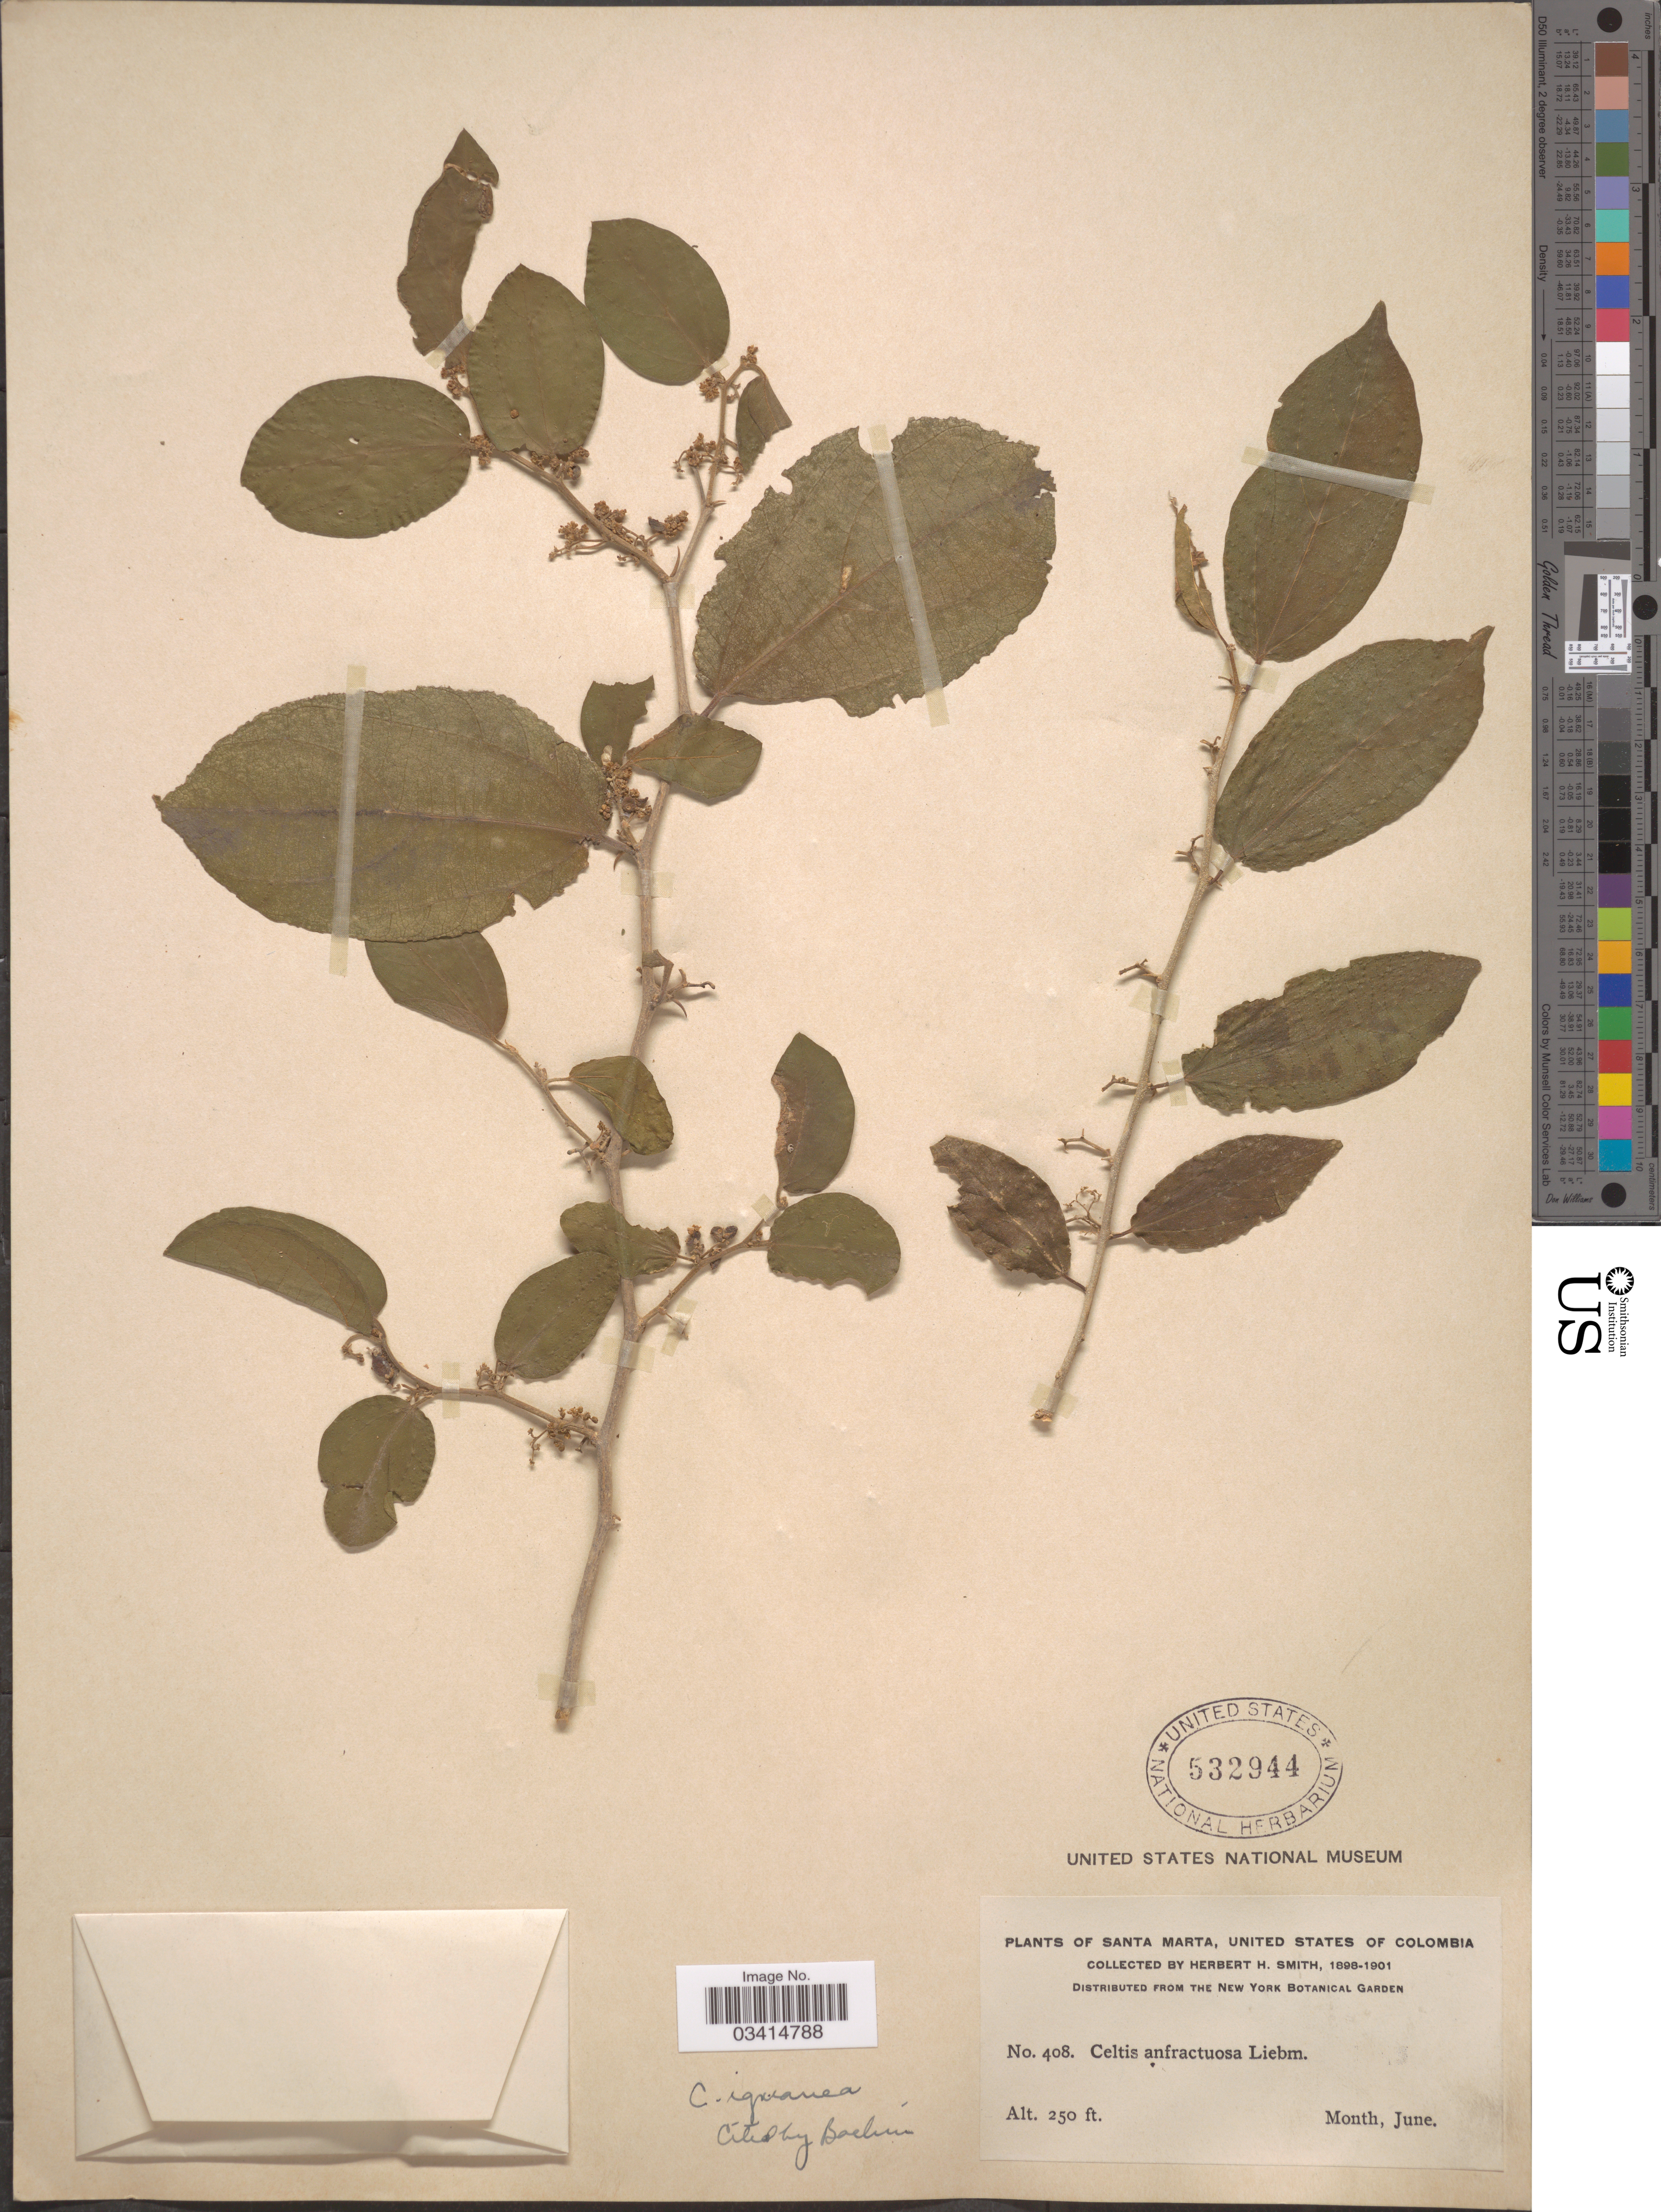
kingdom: Plantae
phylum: Tracheophyta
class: Magnoliopsida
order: Rosales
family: Cannabaceae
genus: Celtis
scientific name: Celtis iguanaea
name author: (Jacq.) Sarg.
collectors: Herbert H. Smith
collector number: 408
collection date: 1898-06/1901-06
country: Colombia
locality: Santa Marta.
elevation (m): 76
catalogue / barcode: US 532944